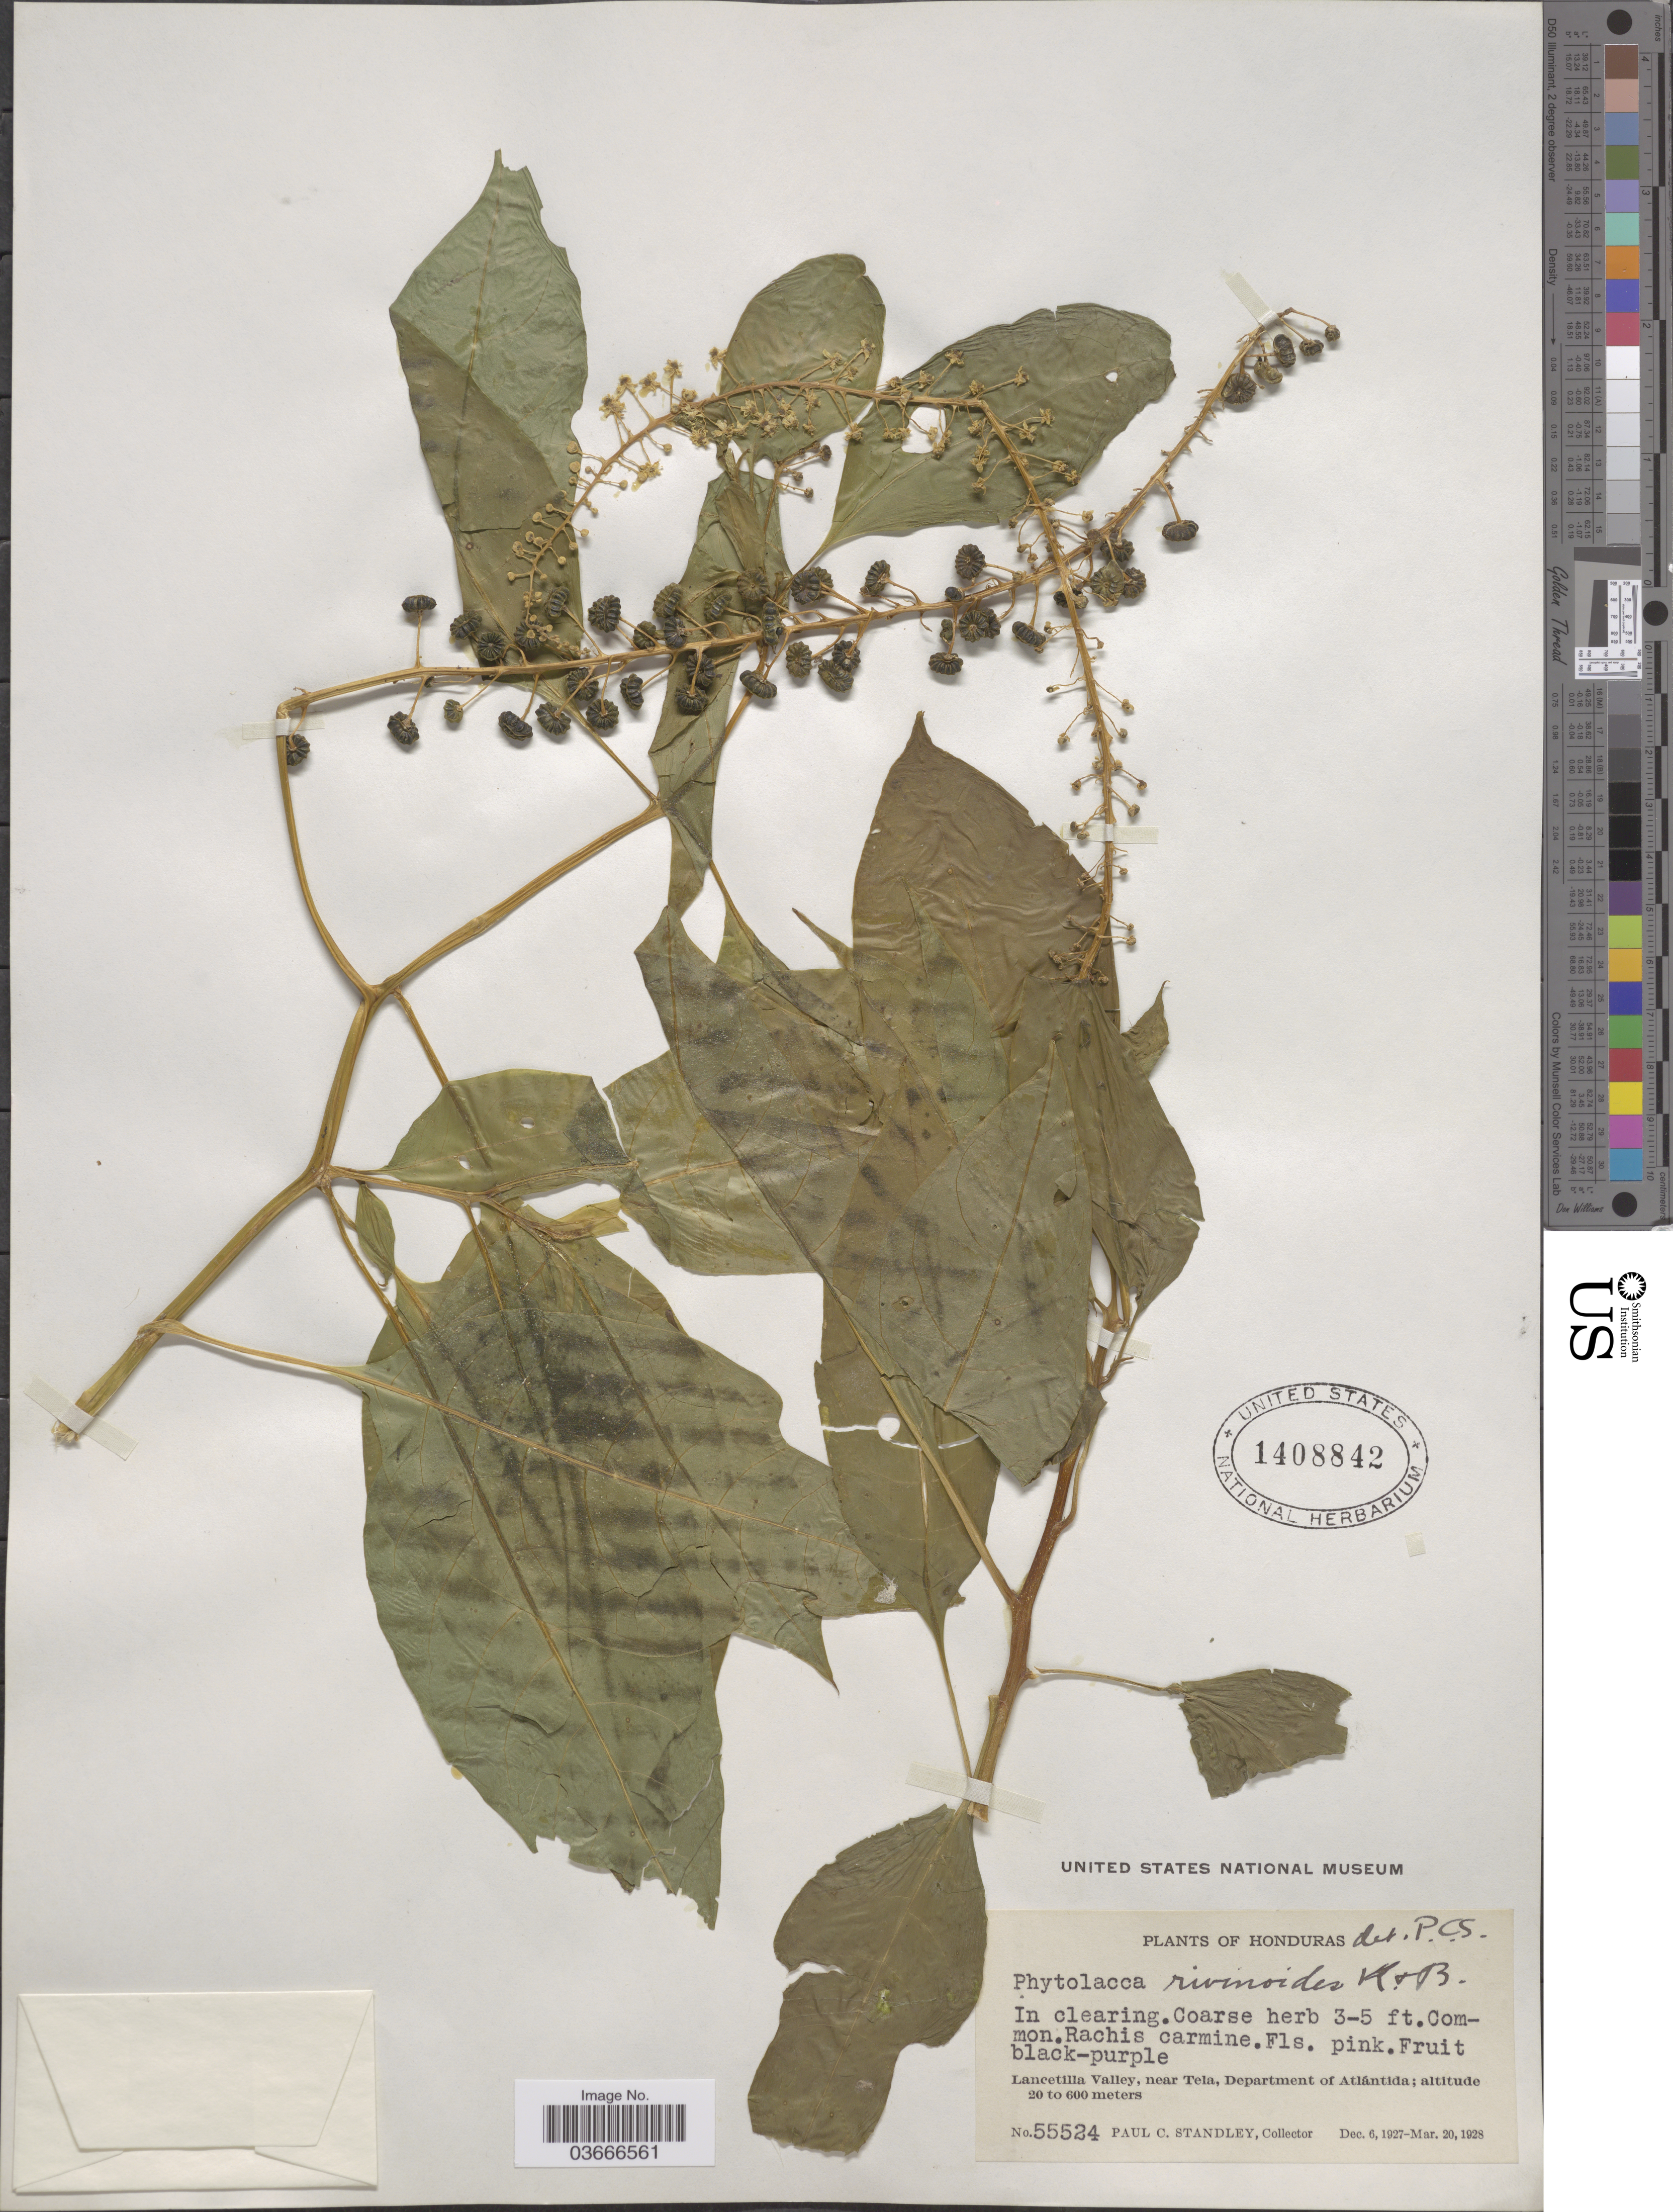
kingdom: Plantae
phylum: Tracheophyta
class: Magnoliopsida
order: Caryophyllales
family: Phytolaccaceae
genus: Phytolacca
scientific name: Phytolacca rivinoides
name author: Kunth & C.D. Bouché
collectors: P. C. Standley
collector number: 55524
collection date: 1927-12-06/1928-03-20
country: Honduras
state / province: Atlántida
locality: Lancetilla Valley, near Tela, Department of Atlántida.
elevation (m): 20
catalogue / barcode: US 1408842